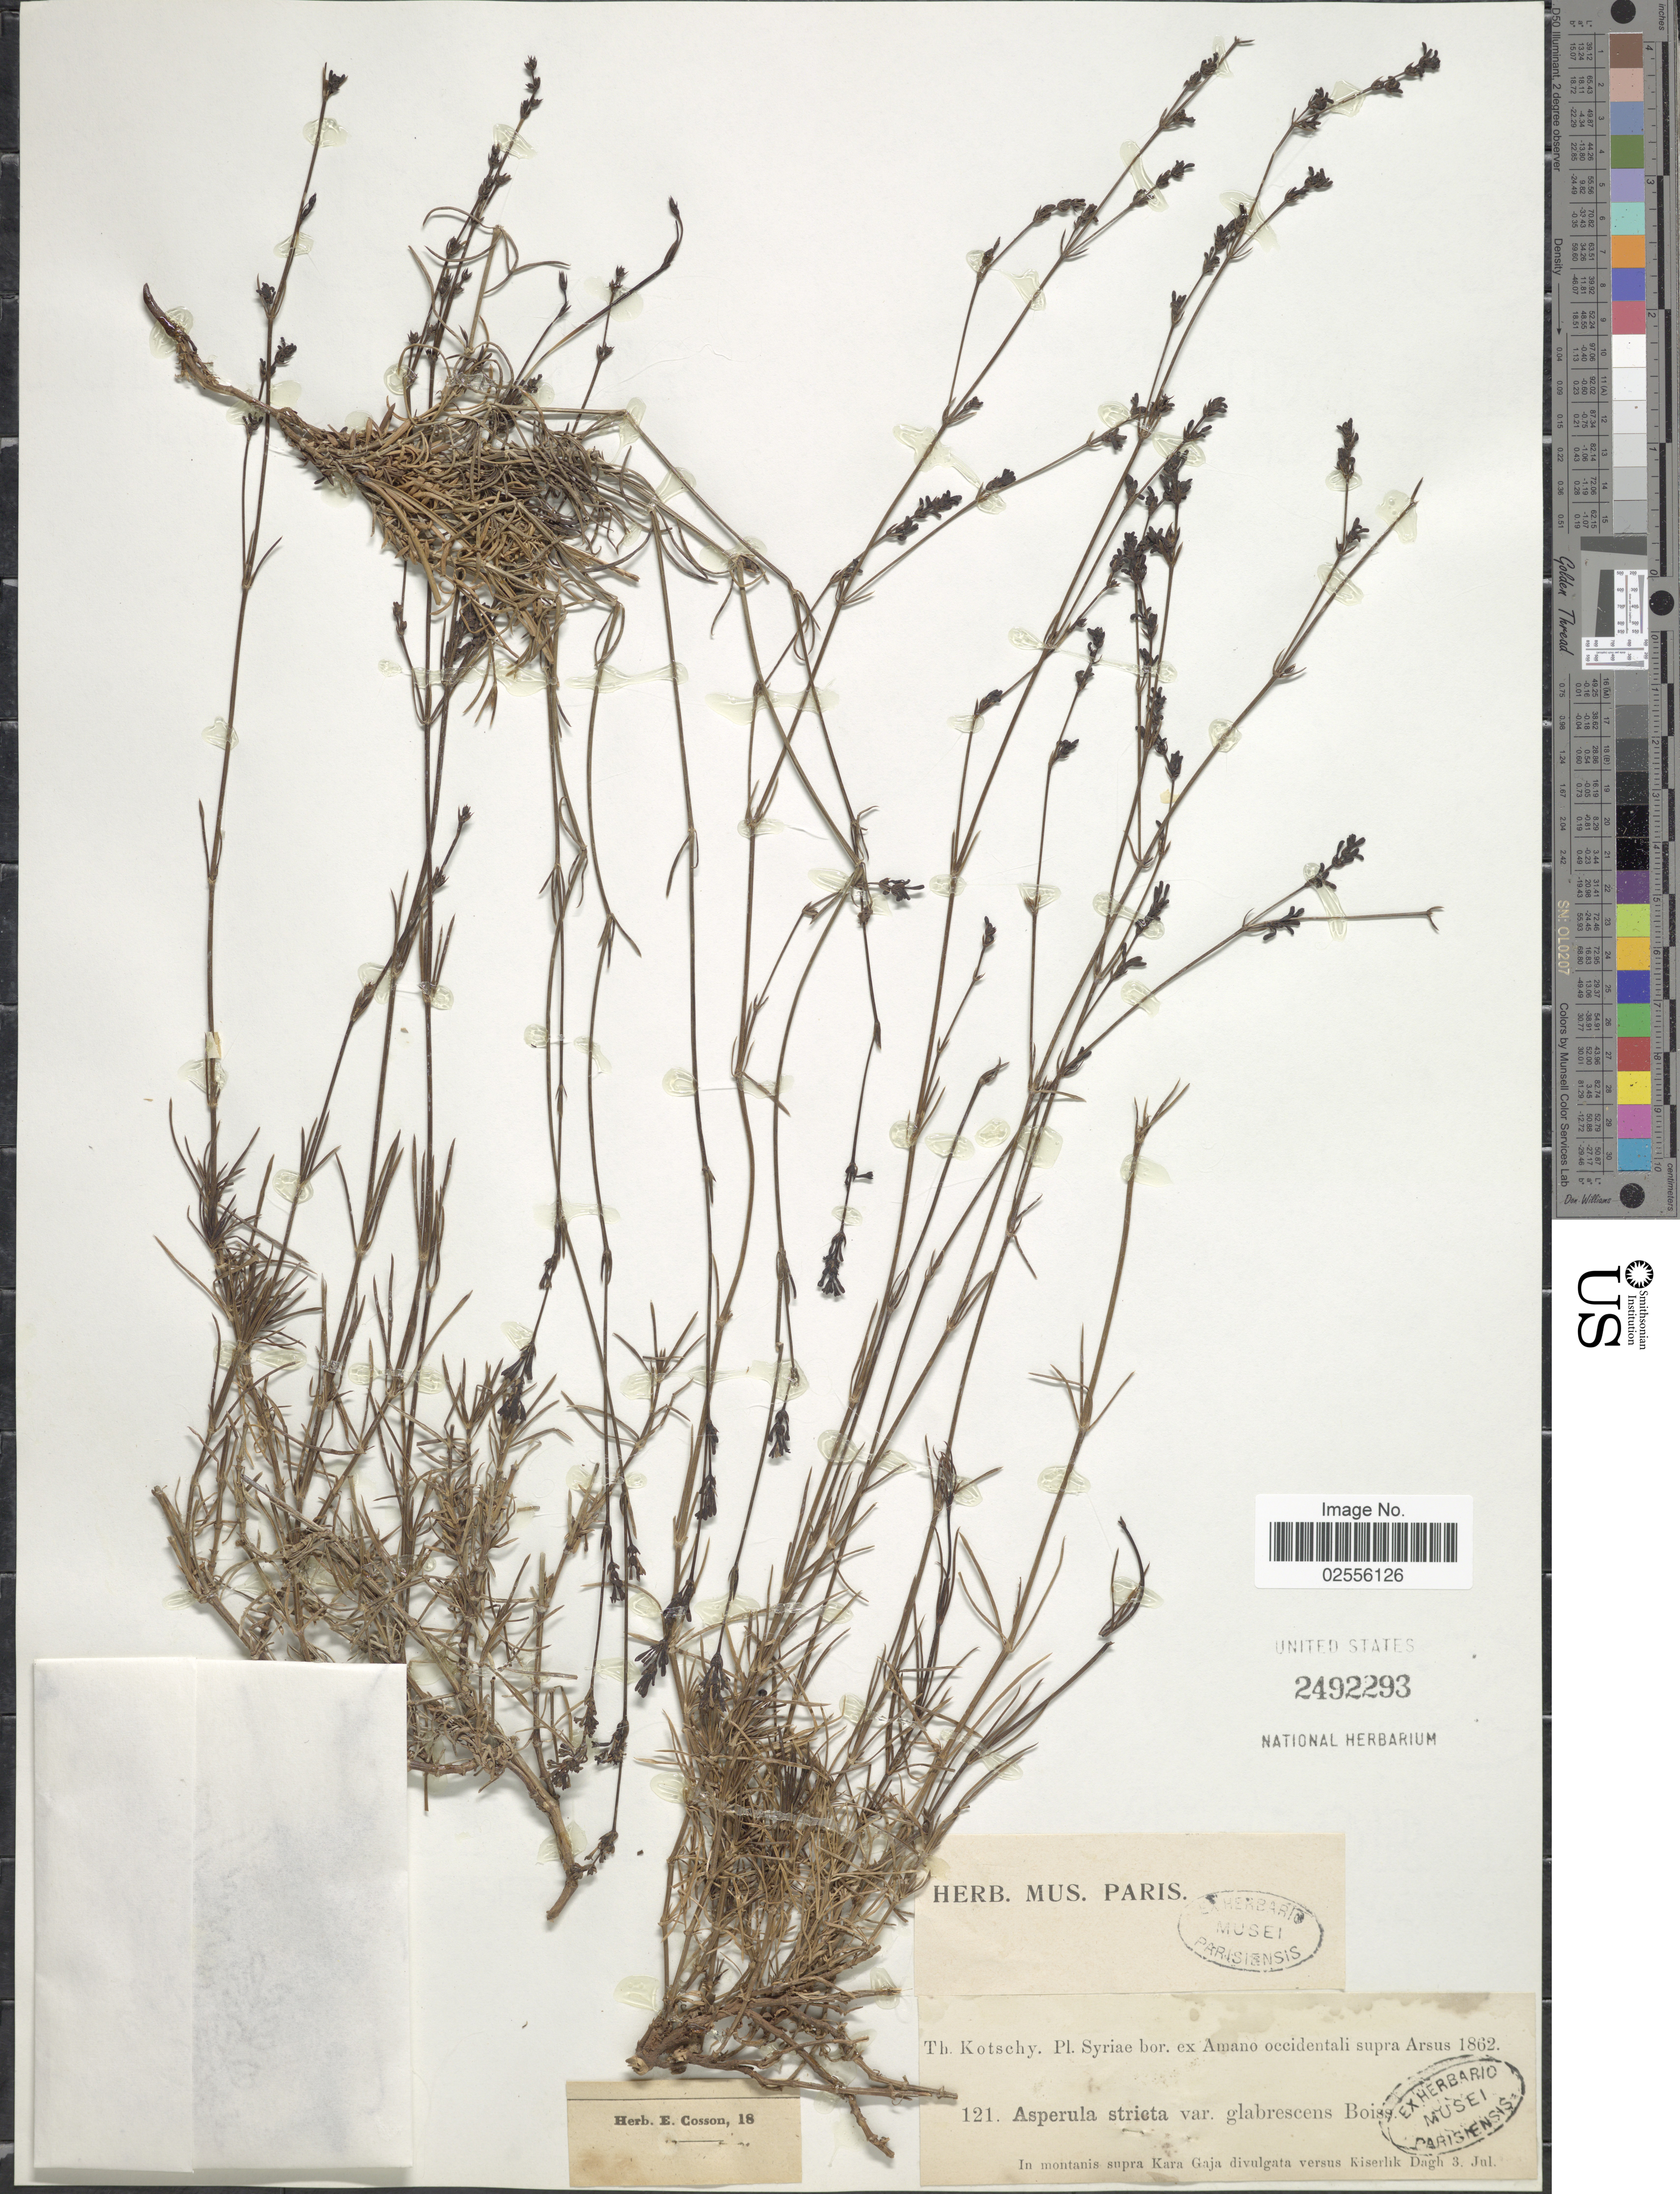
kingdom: Plantae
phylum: Tracheophyta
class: Magnoliopsida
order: Gentianales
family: Rubiaceae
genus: Asperula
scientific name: Asperula stricta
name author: Boiss.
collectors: K. G. Kotschy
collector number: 121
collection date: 1862-07-03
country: Syria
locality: Syriae bor. ex Amano occidentali supra Arsus, in montanis supra Kara Gaja divulgata versus Kiserik Dagh.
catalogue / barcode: US 2492293